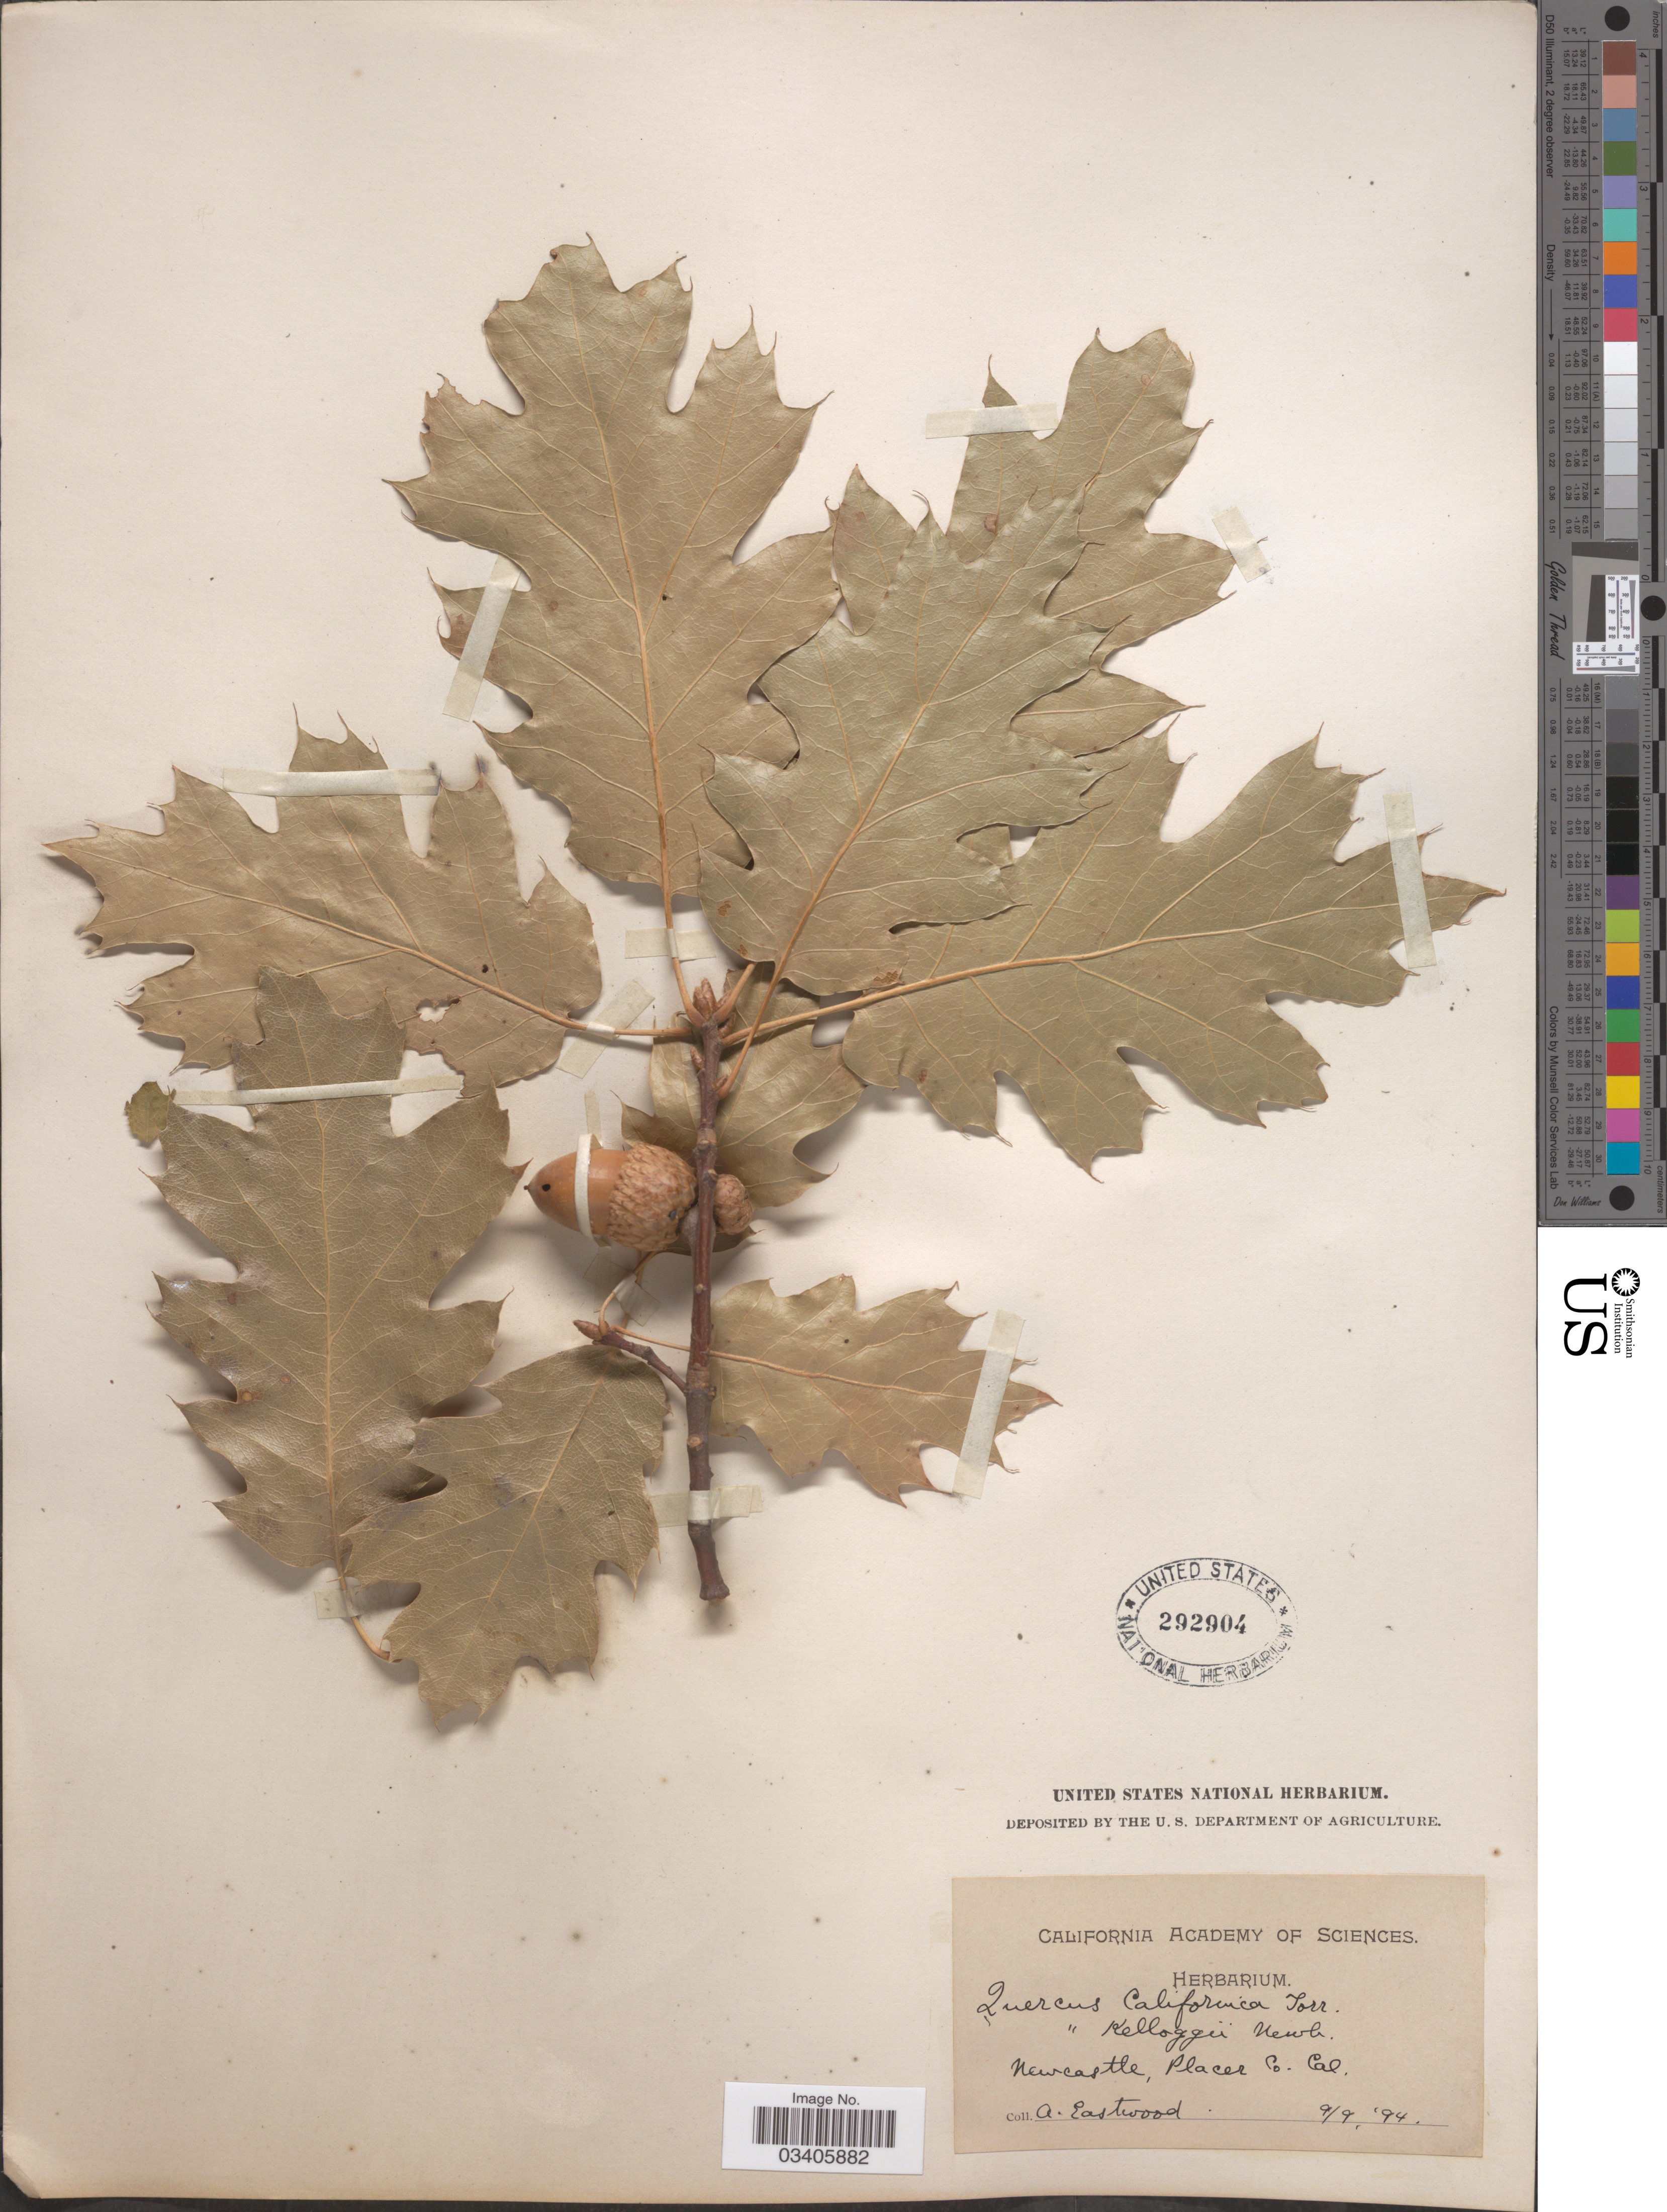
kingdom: Plantae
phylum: Tracheophyta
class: Magnoliopsida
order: Fagales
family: Fagaceae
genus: Quercus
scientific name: Quercus kelloggii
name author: Newb.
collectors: A. Eastwood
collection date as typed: Transcribed d/m/y: 9/9/94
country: United States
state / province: California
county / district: Placer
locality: New castle, Placer Co.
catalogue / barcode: US 292904